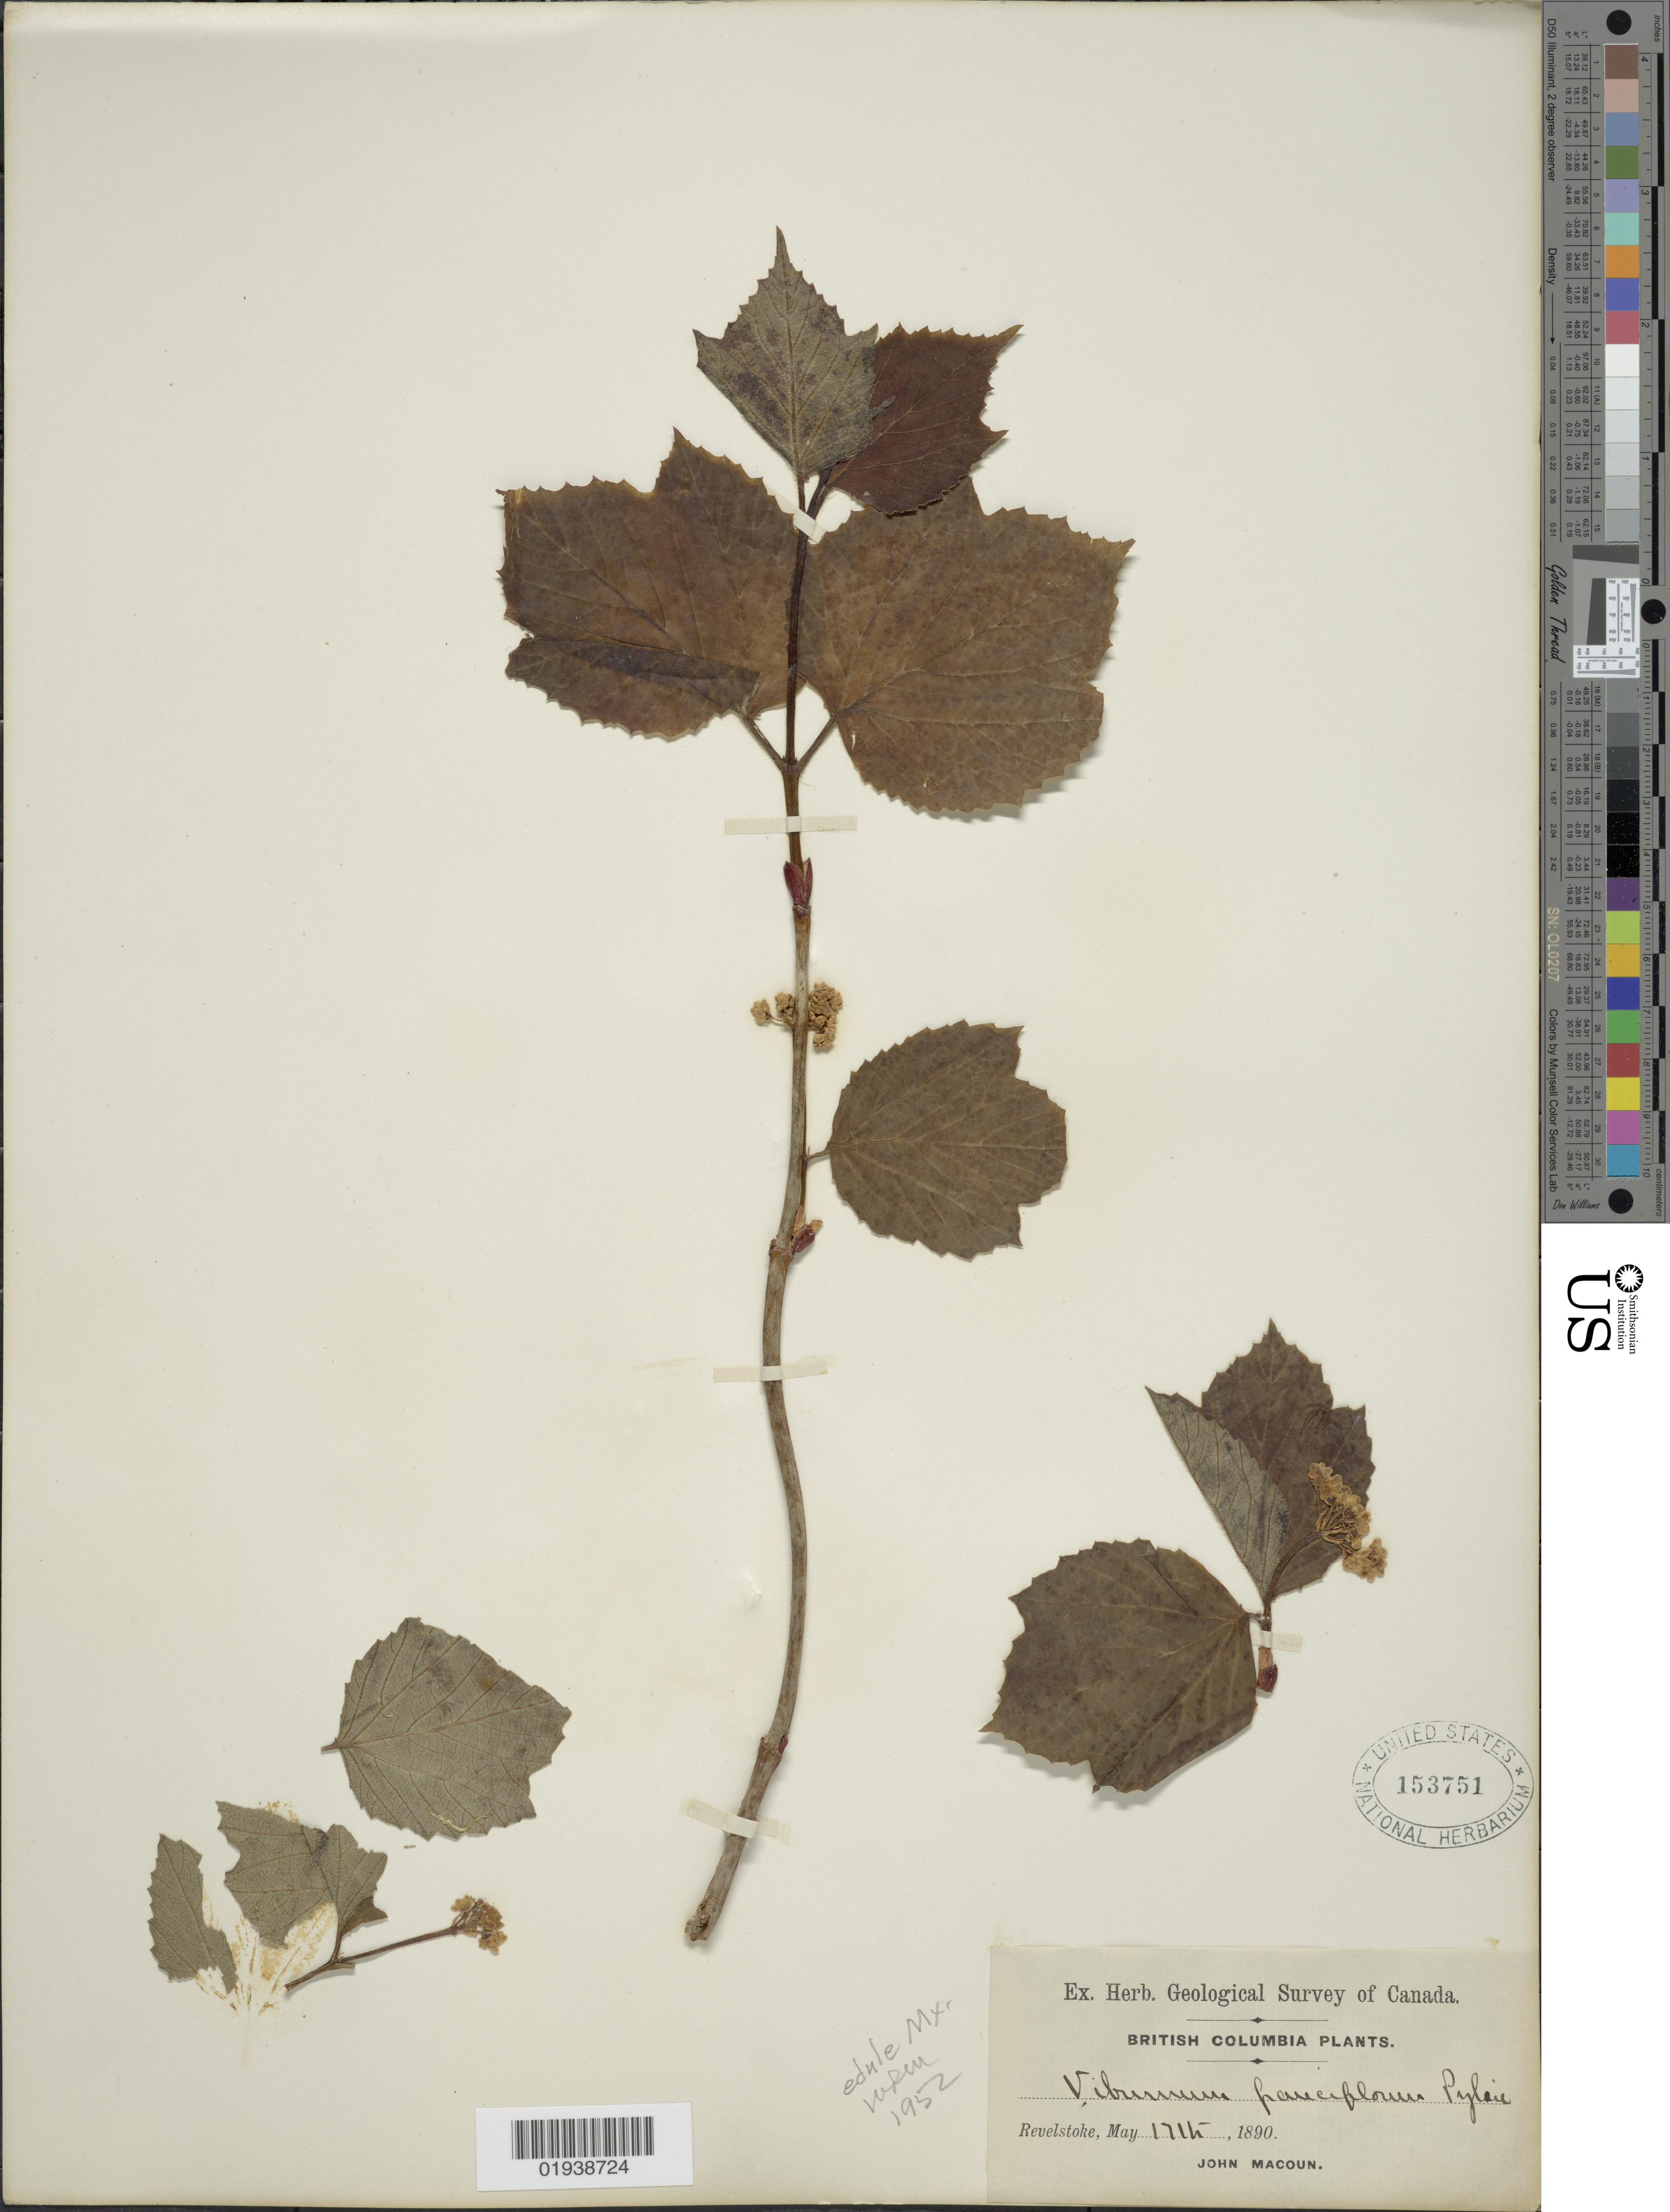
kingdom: Plantae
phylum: Tracheophyta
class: Magnoliopsida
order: Dipsacales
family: Viburnaceae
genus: Viburnum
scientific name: Viburnum edule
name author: (Michx.) Raf.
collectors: J. Macoun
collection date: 1890-05-17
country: Canada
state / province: British Columbia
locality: Revelstoke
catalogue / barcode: US 153751